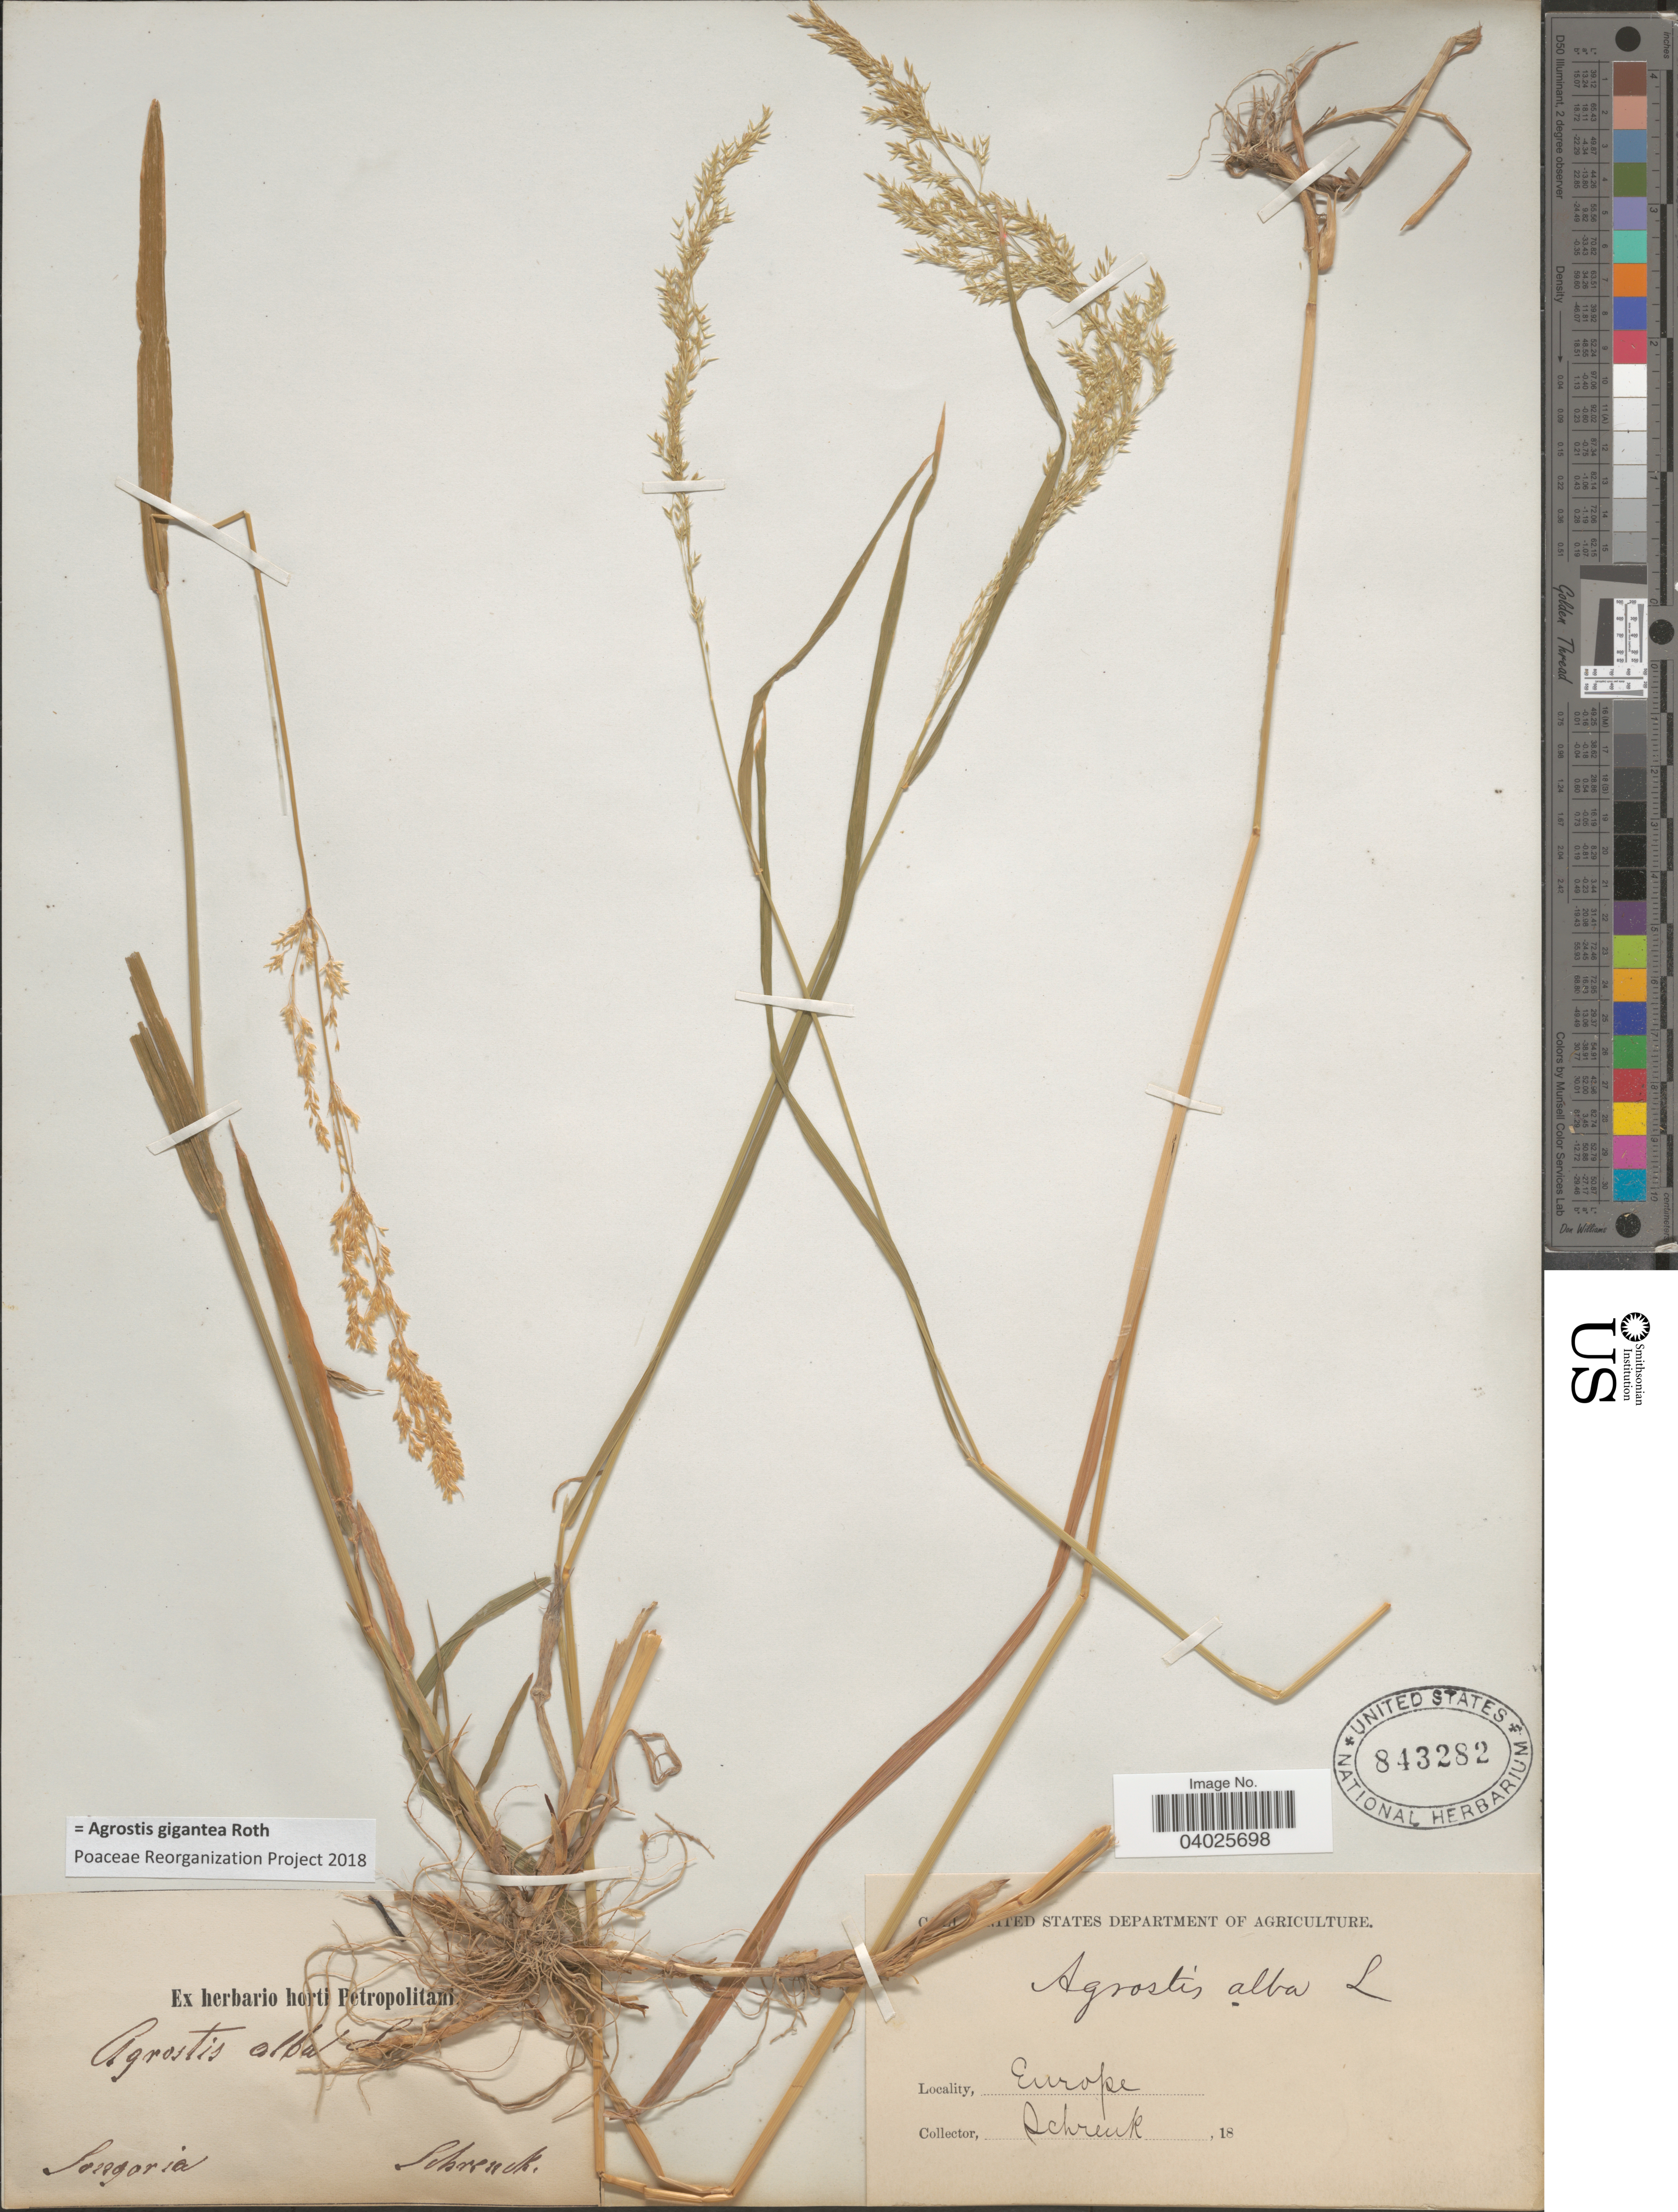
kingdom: Plantae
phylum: Tracheophyta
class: Liliopsida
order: Poales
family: Poaceae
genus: Agrostis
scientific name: Agrostis gigantea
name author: Roth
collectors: A.G. Schrenk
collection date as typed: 18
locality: Songoria. Europe.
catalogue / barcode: US 843282